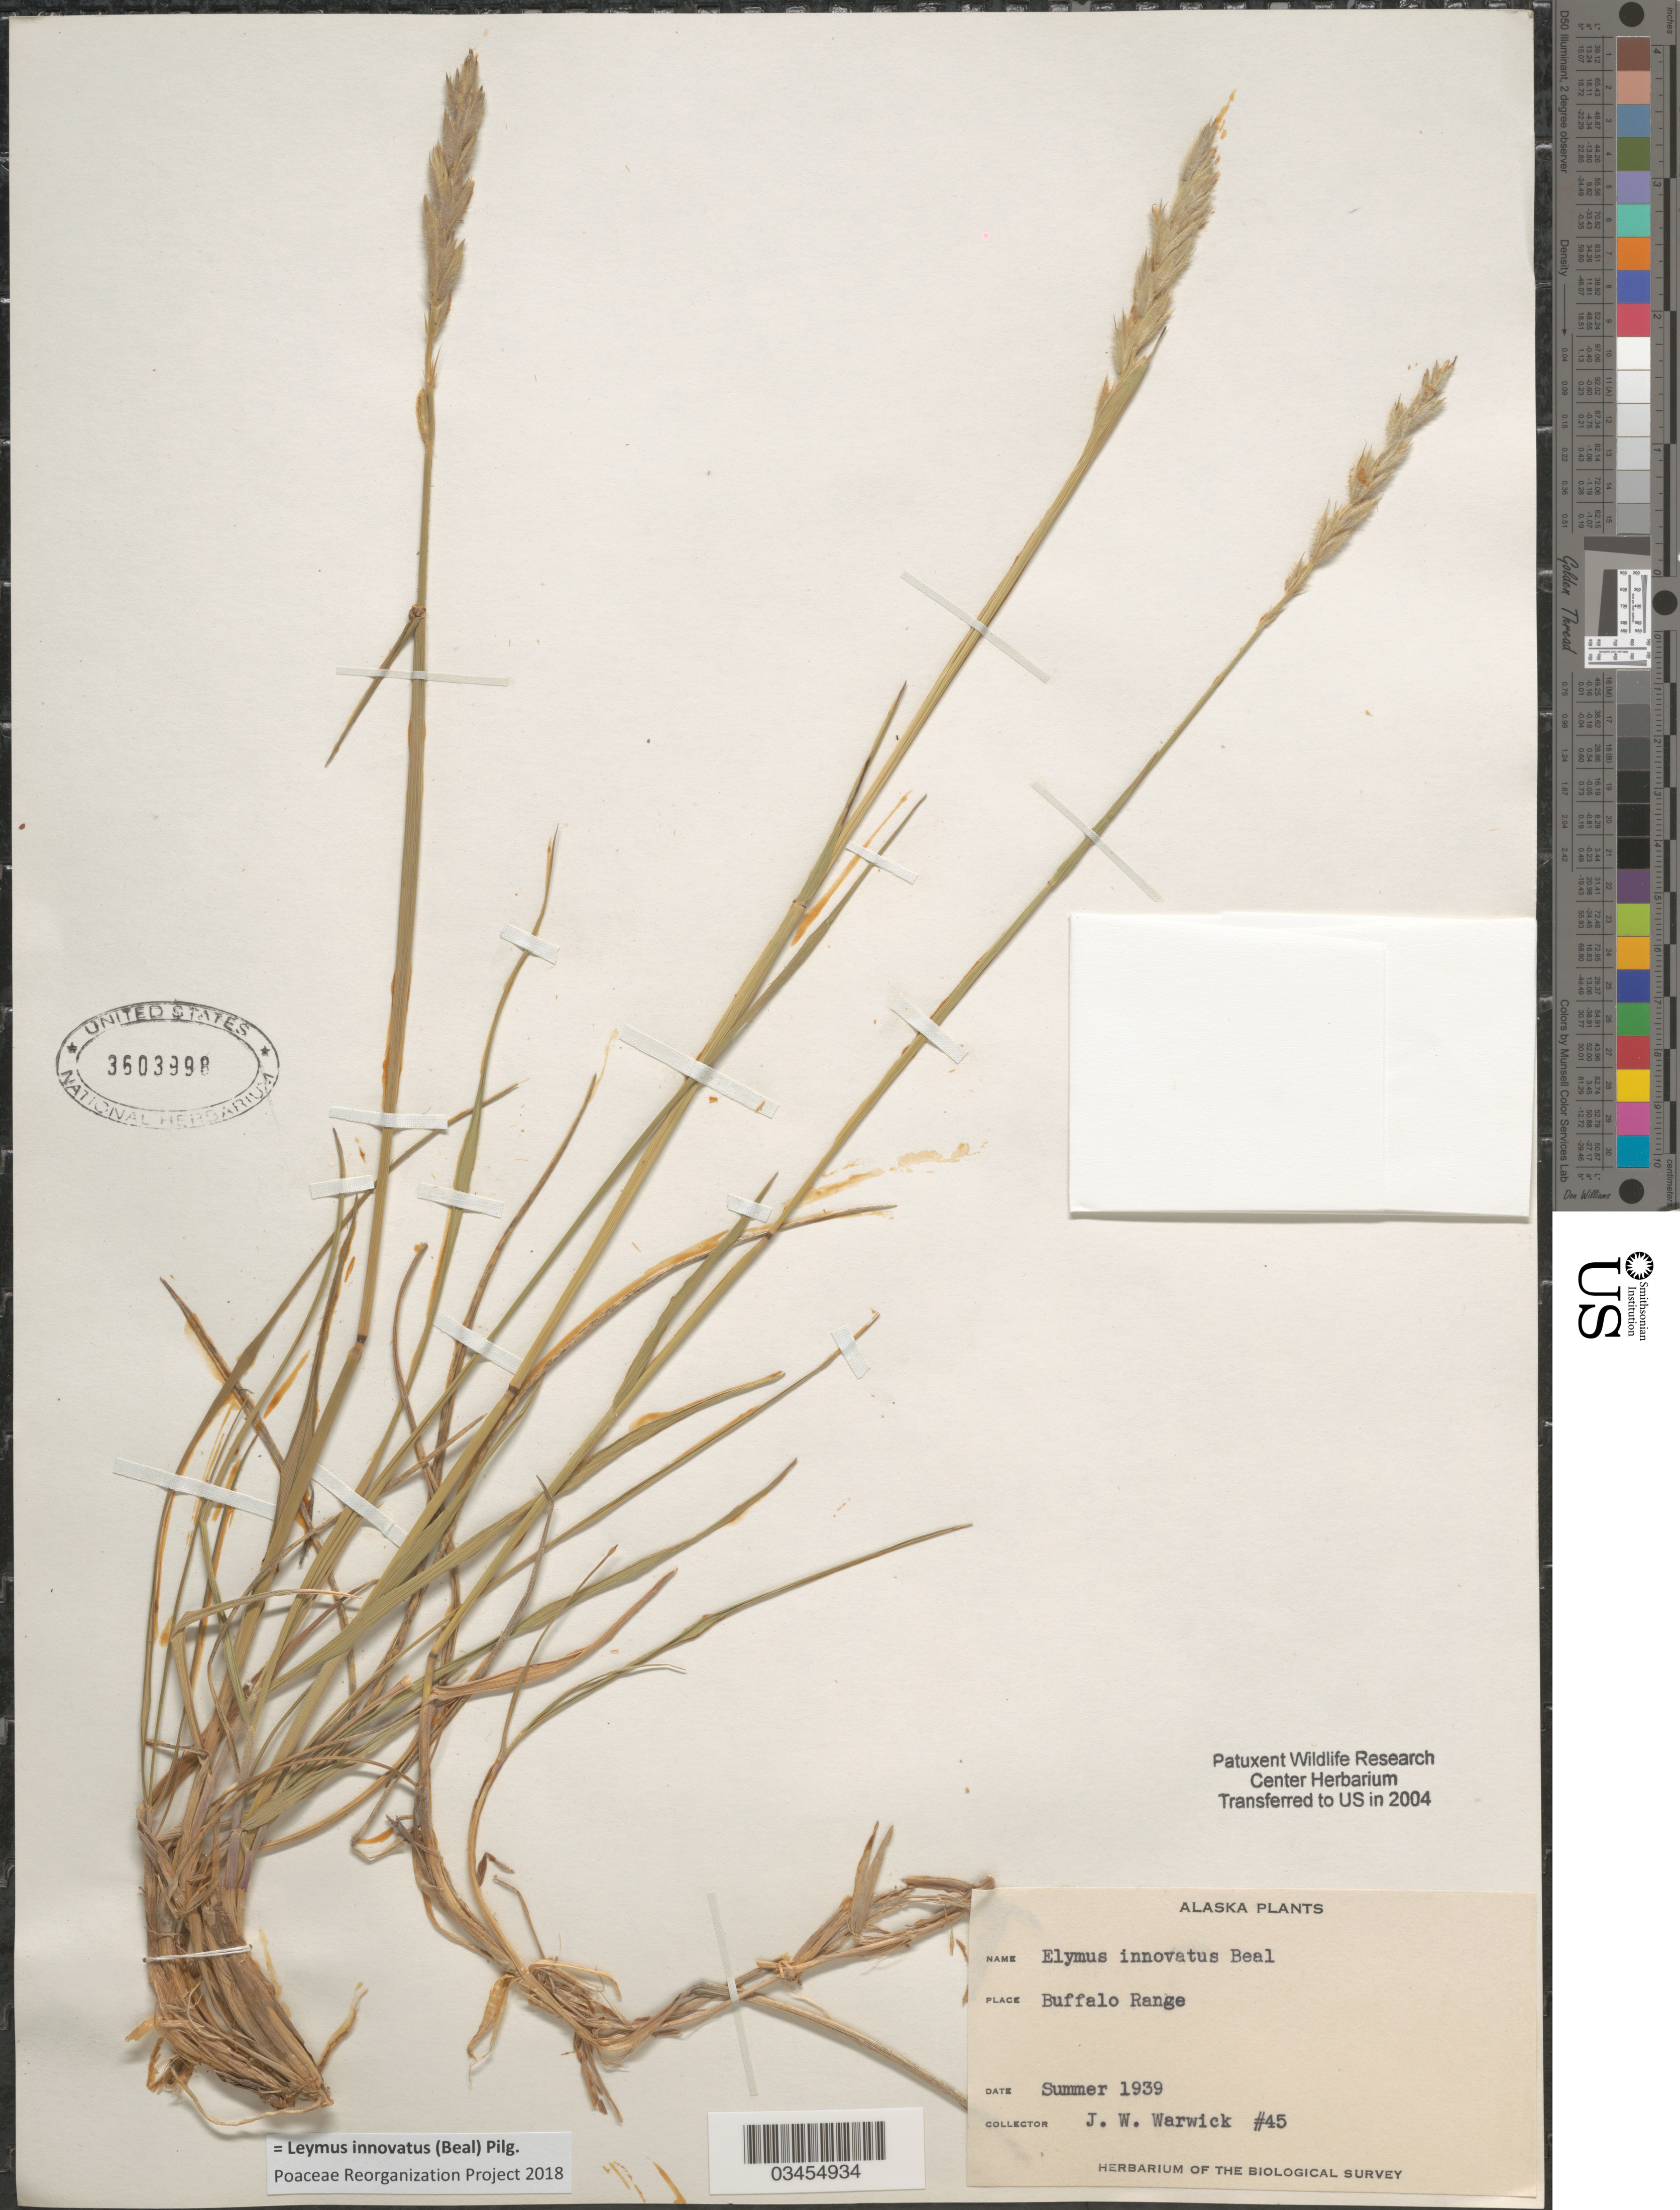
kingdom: Plantae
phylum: Tracheophyta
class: Liliopsida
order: Poales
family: Poaceae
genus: Leymus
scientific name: Leymus innovatus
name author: (W.J. Beal) Pilg.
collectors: J. Warwick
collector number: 45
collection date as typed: Summer 1939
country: United States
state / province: Alaska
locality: Buffalo Range. The Biological Survey.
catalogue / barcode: US 3603998